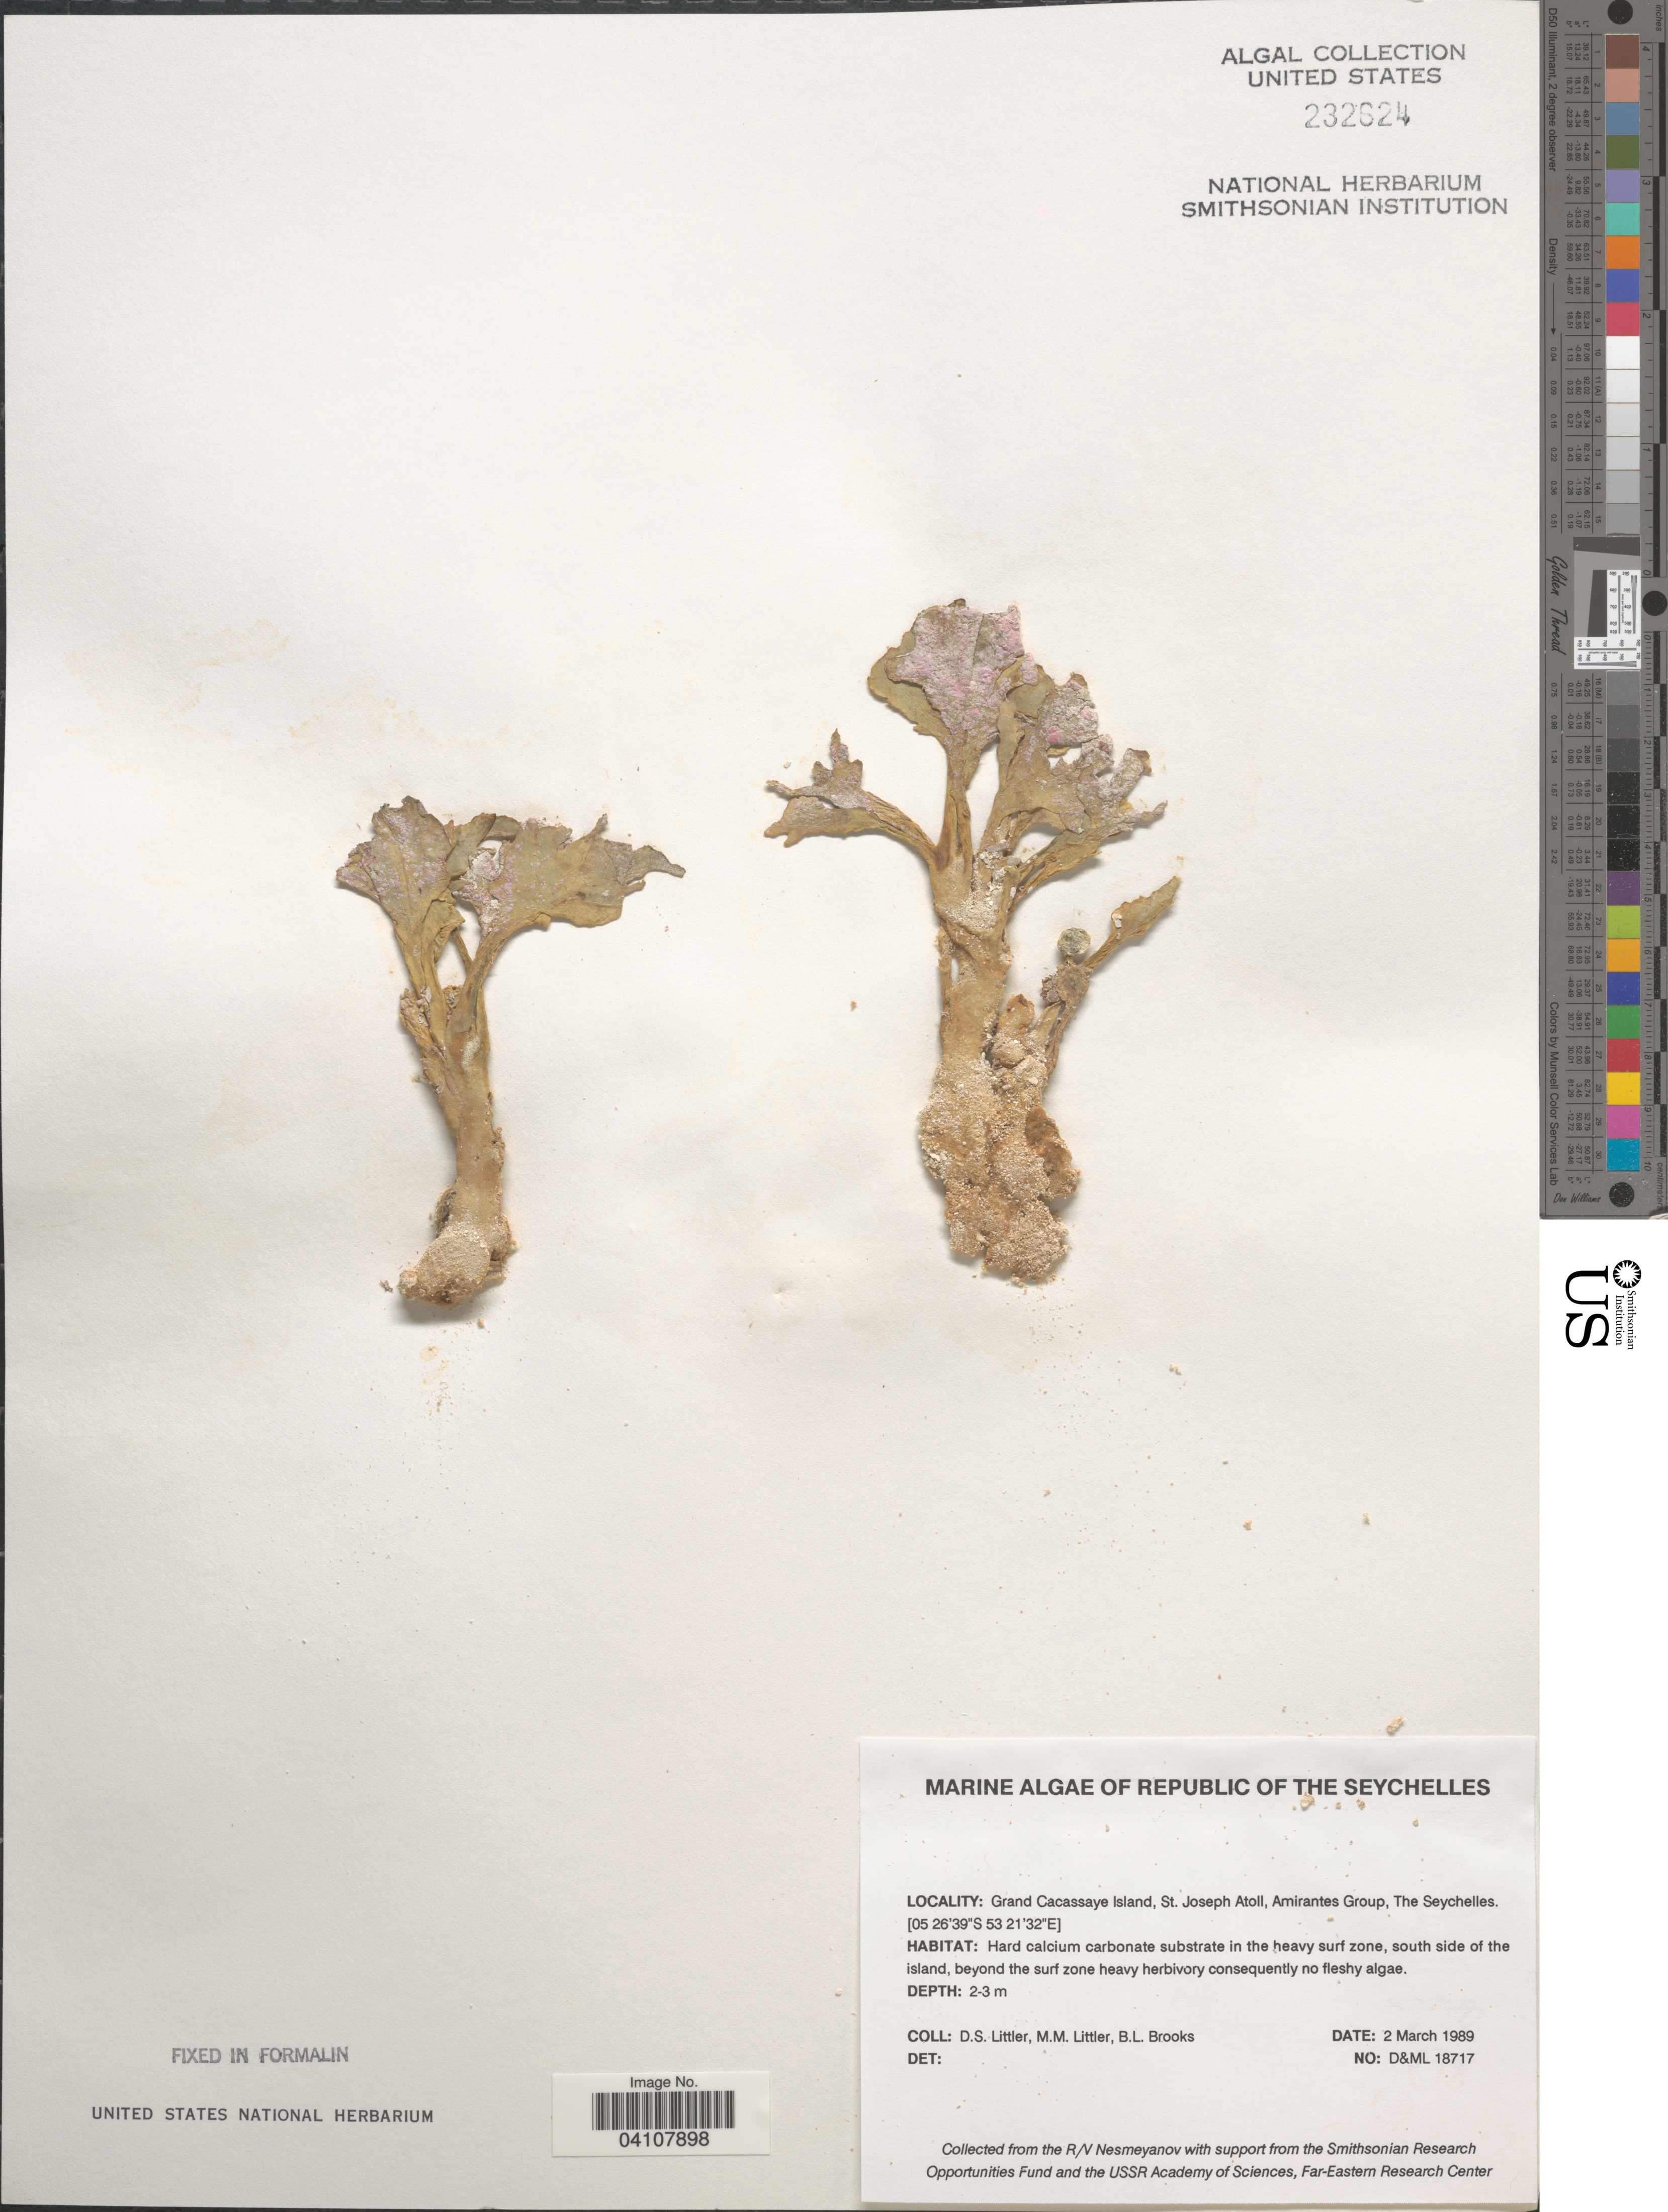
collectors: D. S. Littler & B. Brooks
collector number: D&ML18717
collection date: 1989-03-02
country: Seychelles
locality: Republic of the Seychelles. Grand Cacassaye Island, St. Joseph Atoll, Amirantes Group. South side of the island.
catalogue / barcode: US 232624